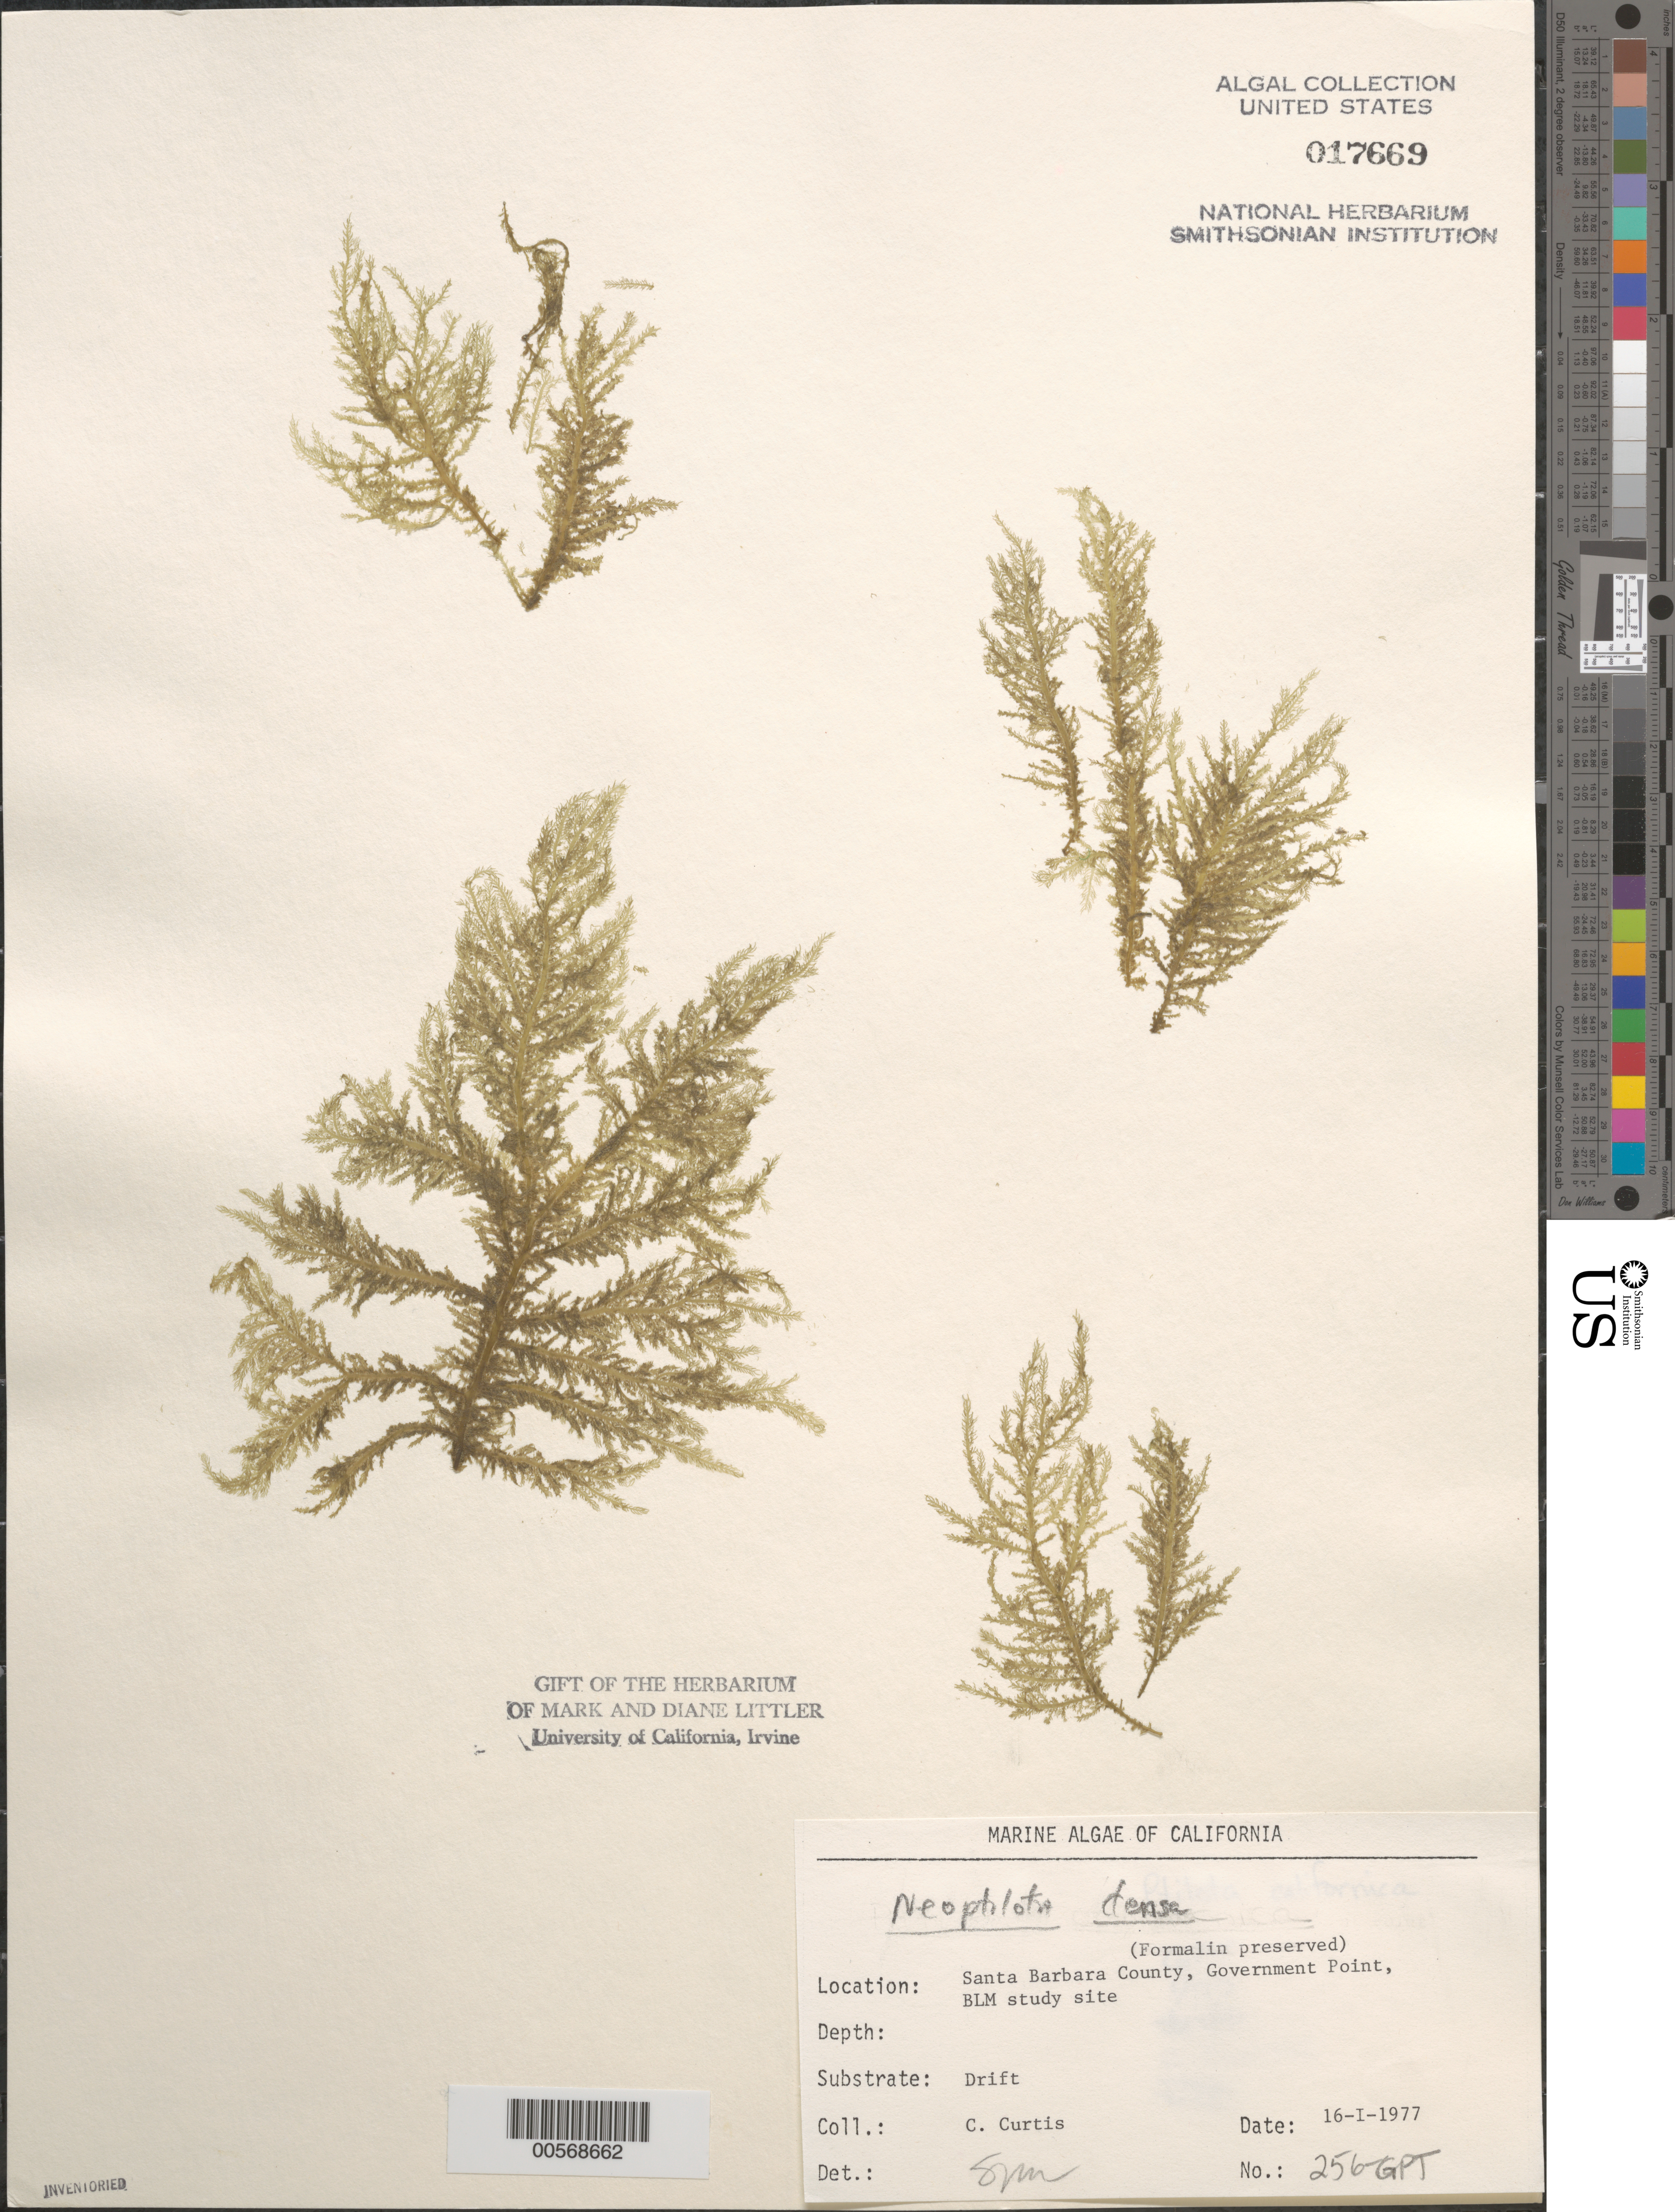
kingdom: Plantae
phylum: Rhodophyta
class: Florideophyceae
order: Ceramiales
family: Wrangeliaceae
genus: Ptilota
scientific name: Ptilota densa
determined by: Algae name updating Project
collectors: C. Curtis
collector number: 256-gpt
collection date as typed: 16 Jan 1977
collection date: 1977-01-16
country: United States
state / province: California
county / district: Santa Barbara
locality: Government Point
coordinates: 34 26'31"N, 120 24'06"W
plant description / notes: BLM-SOCALBIGHT Rocky Intertidal Survey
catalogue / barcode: US 17669